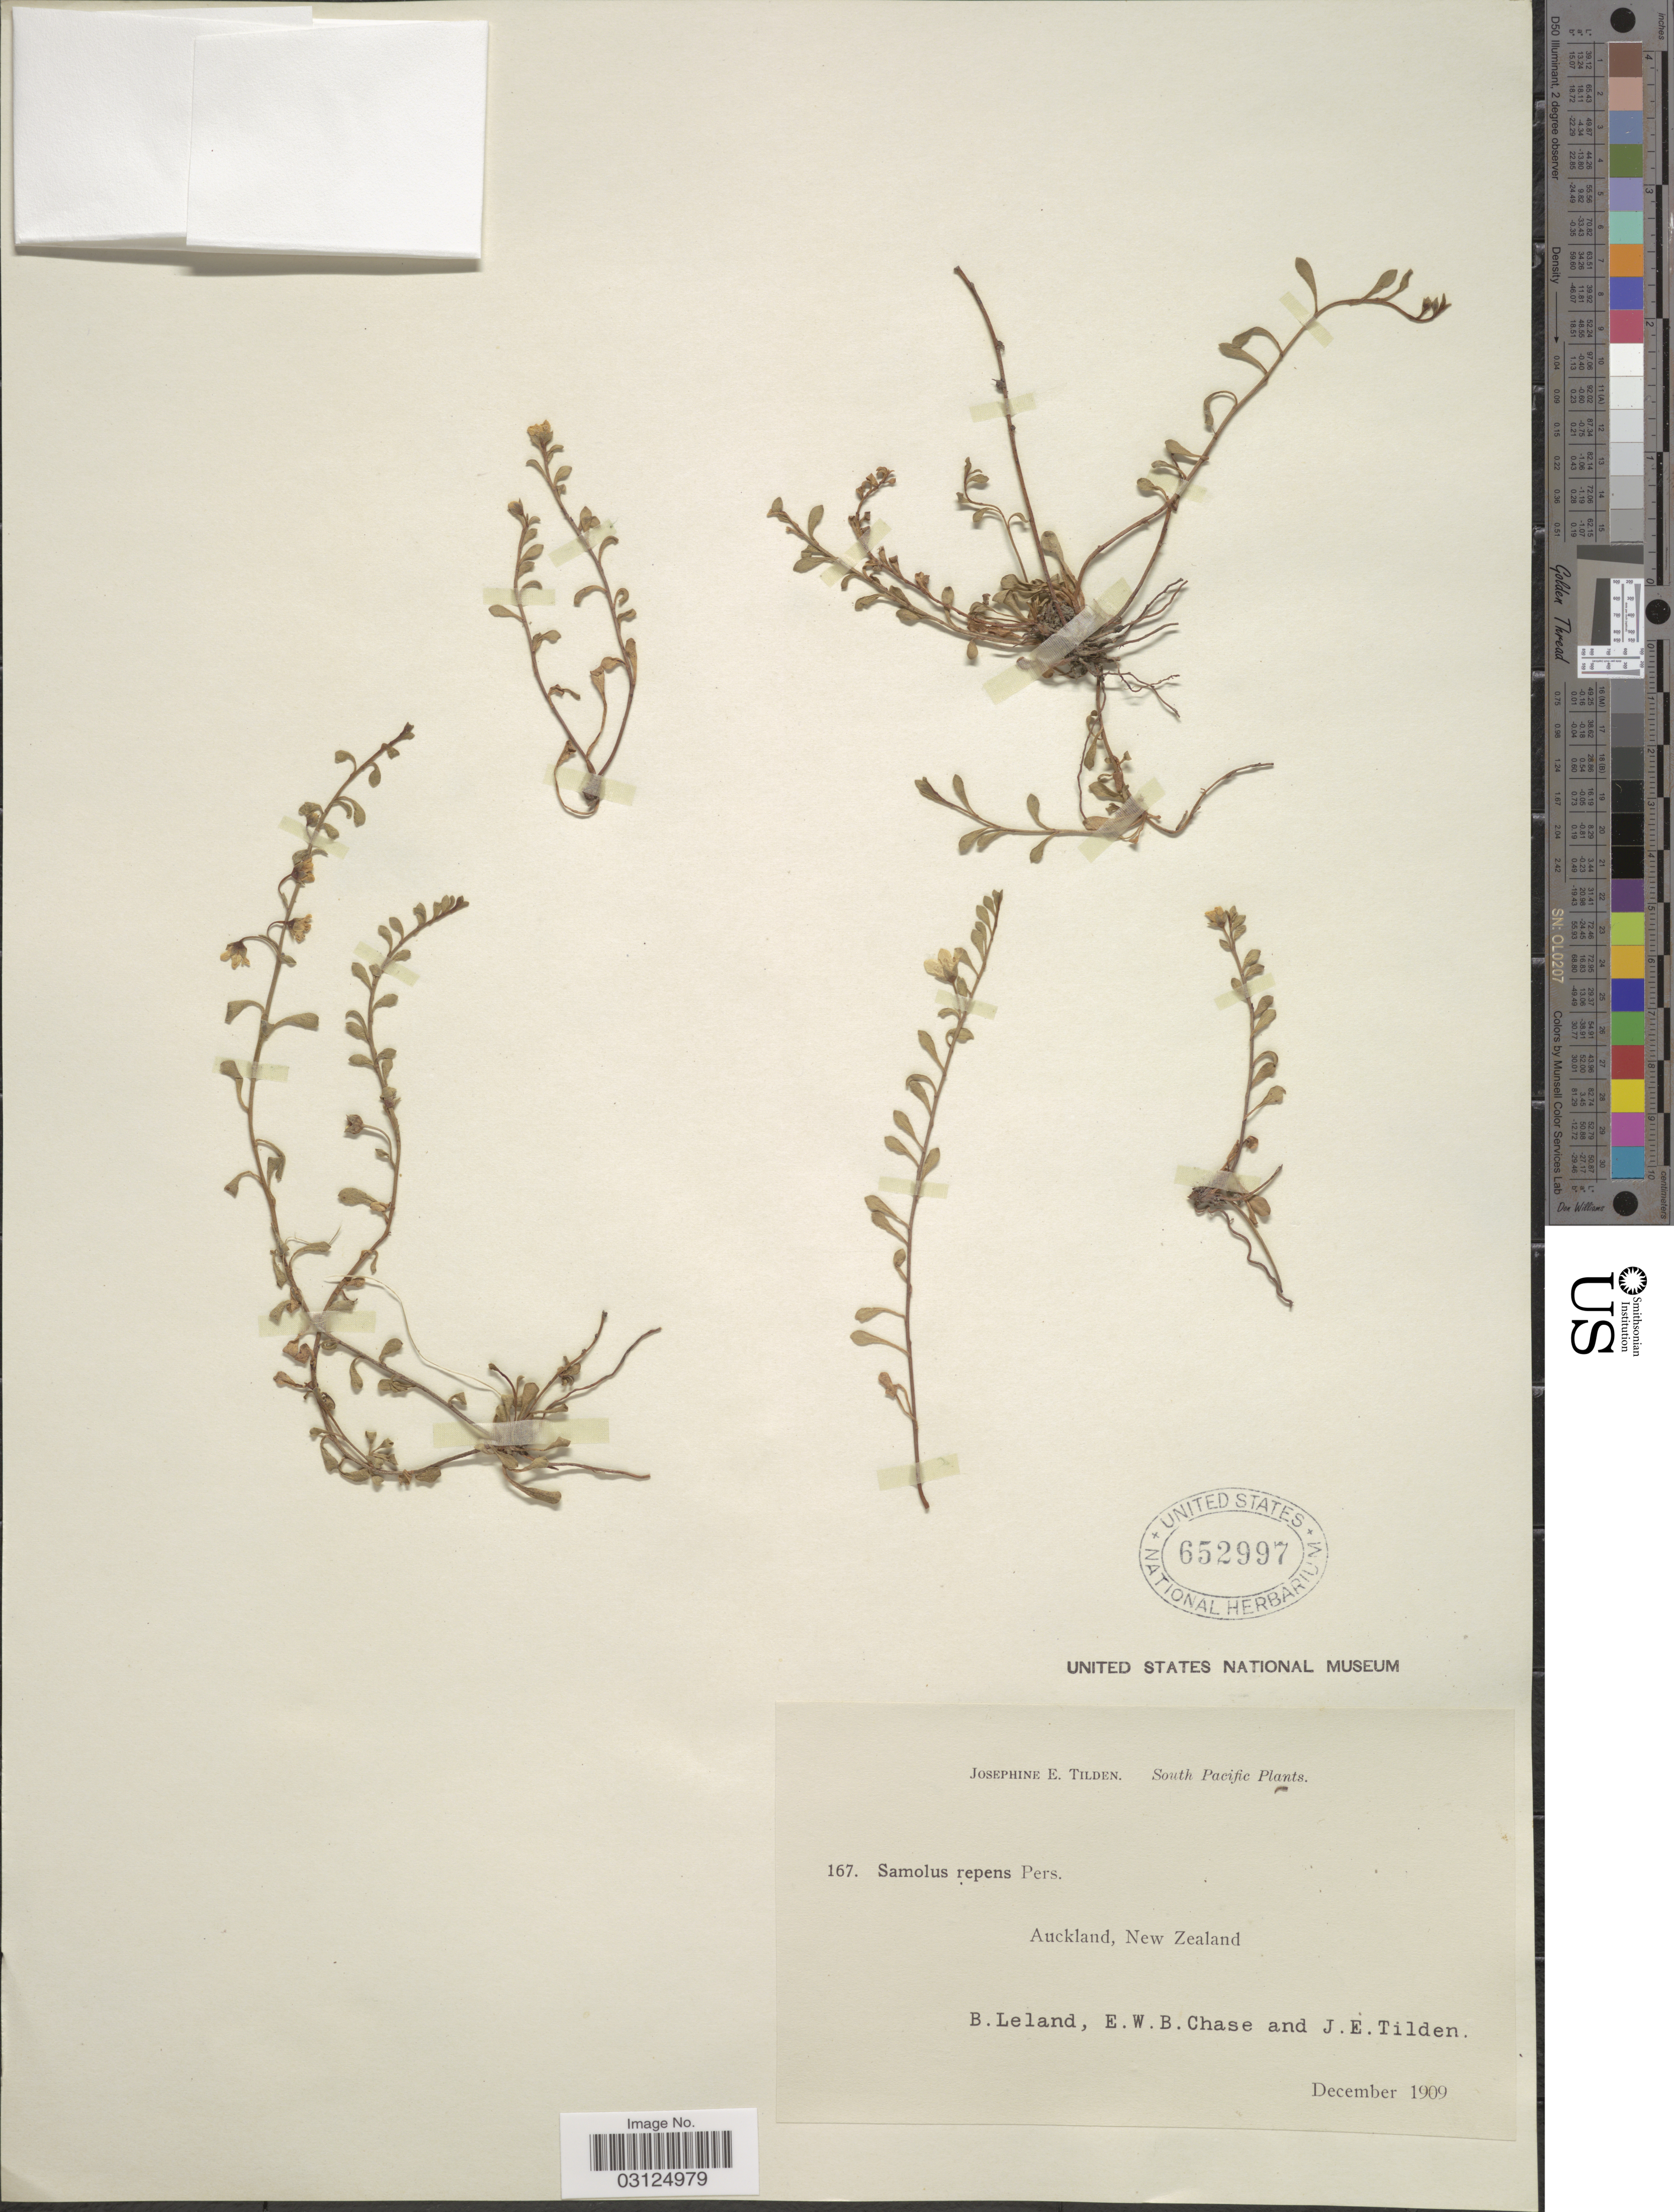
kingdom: Plantae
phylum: Tracheophyta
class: Magnoliopsida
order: Ericales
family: Primulaceae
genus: Samolus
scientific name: Samolus repens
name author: (J.R. Forst. & G. Forst.) Pers.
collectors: B. Leland, E. W. Chase & J. E. Tilden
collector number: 167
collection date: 1909-12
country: New Zealand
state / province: Auckland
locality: South Pacific.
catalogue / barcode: US 652997